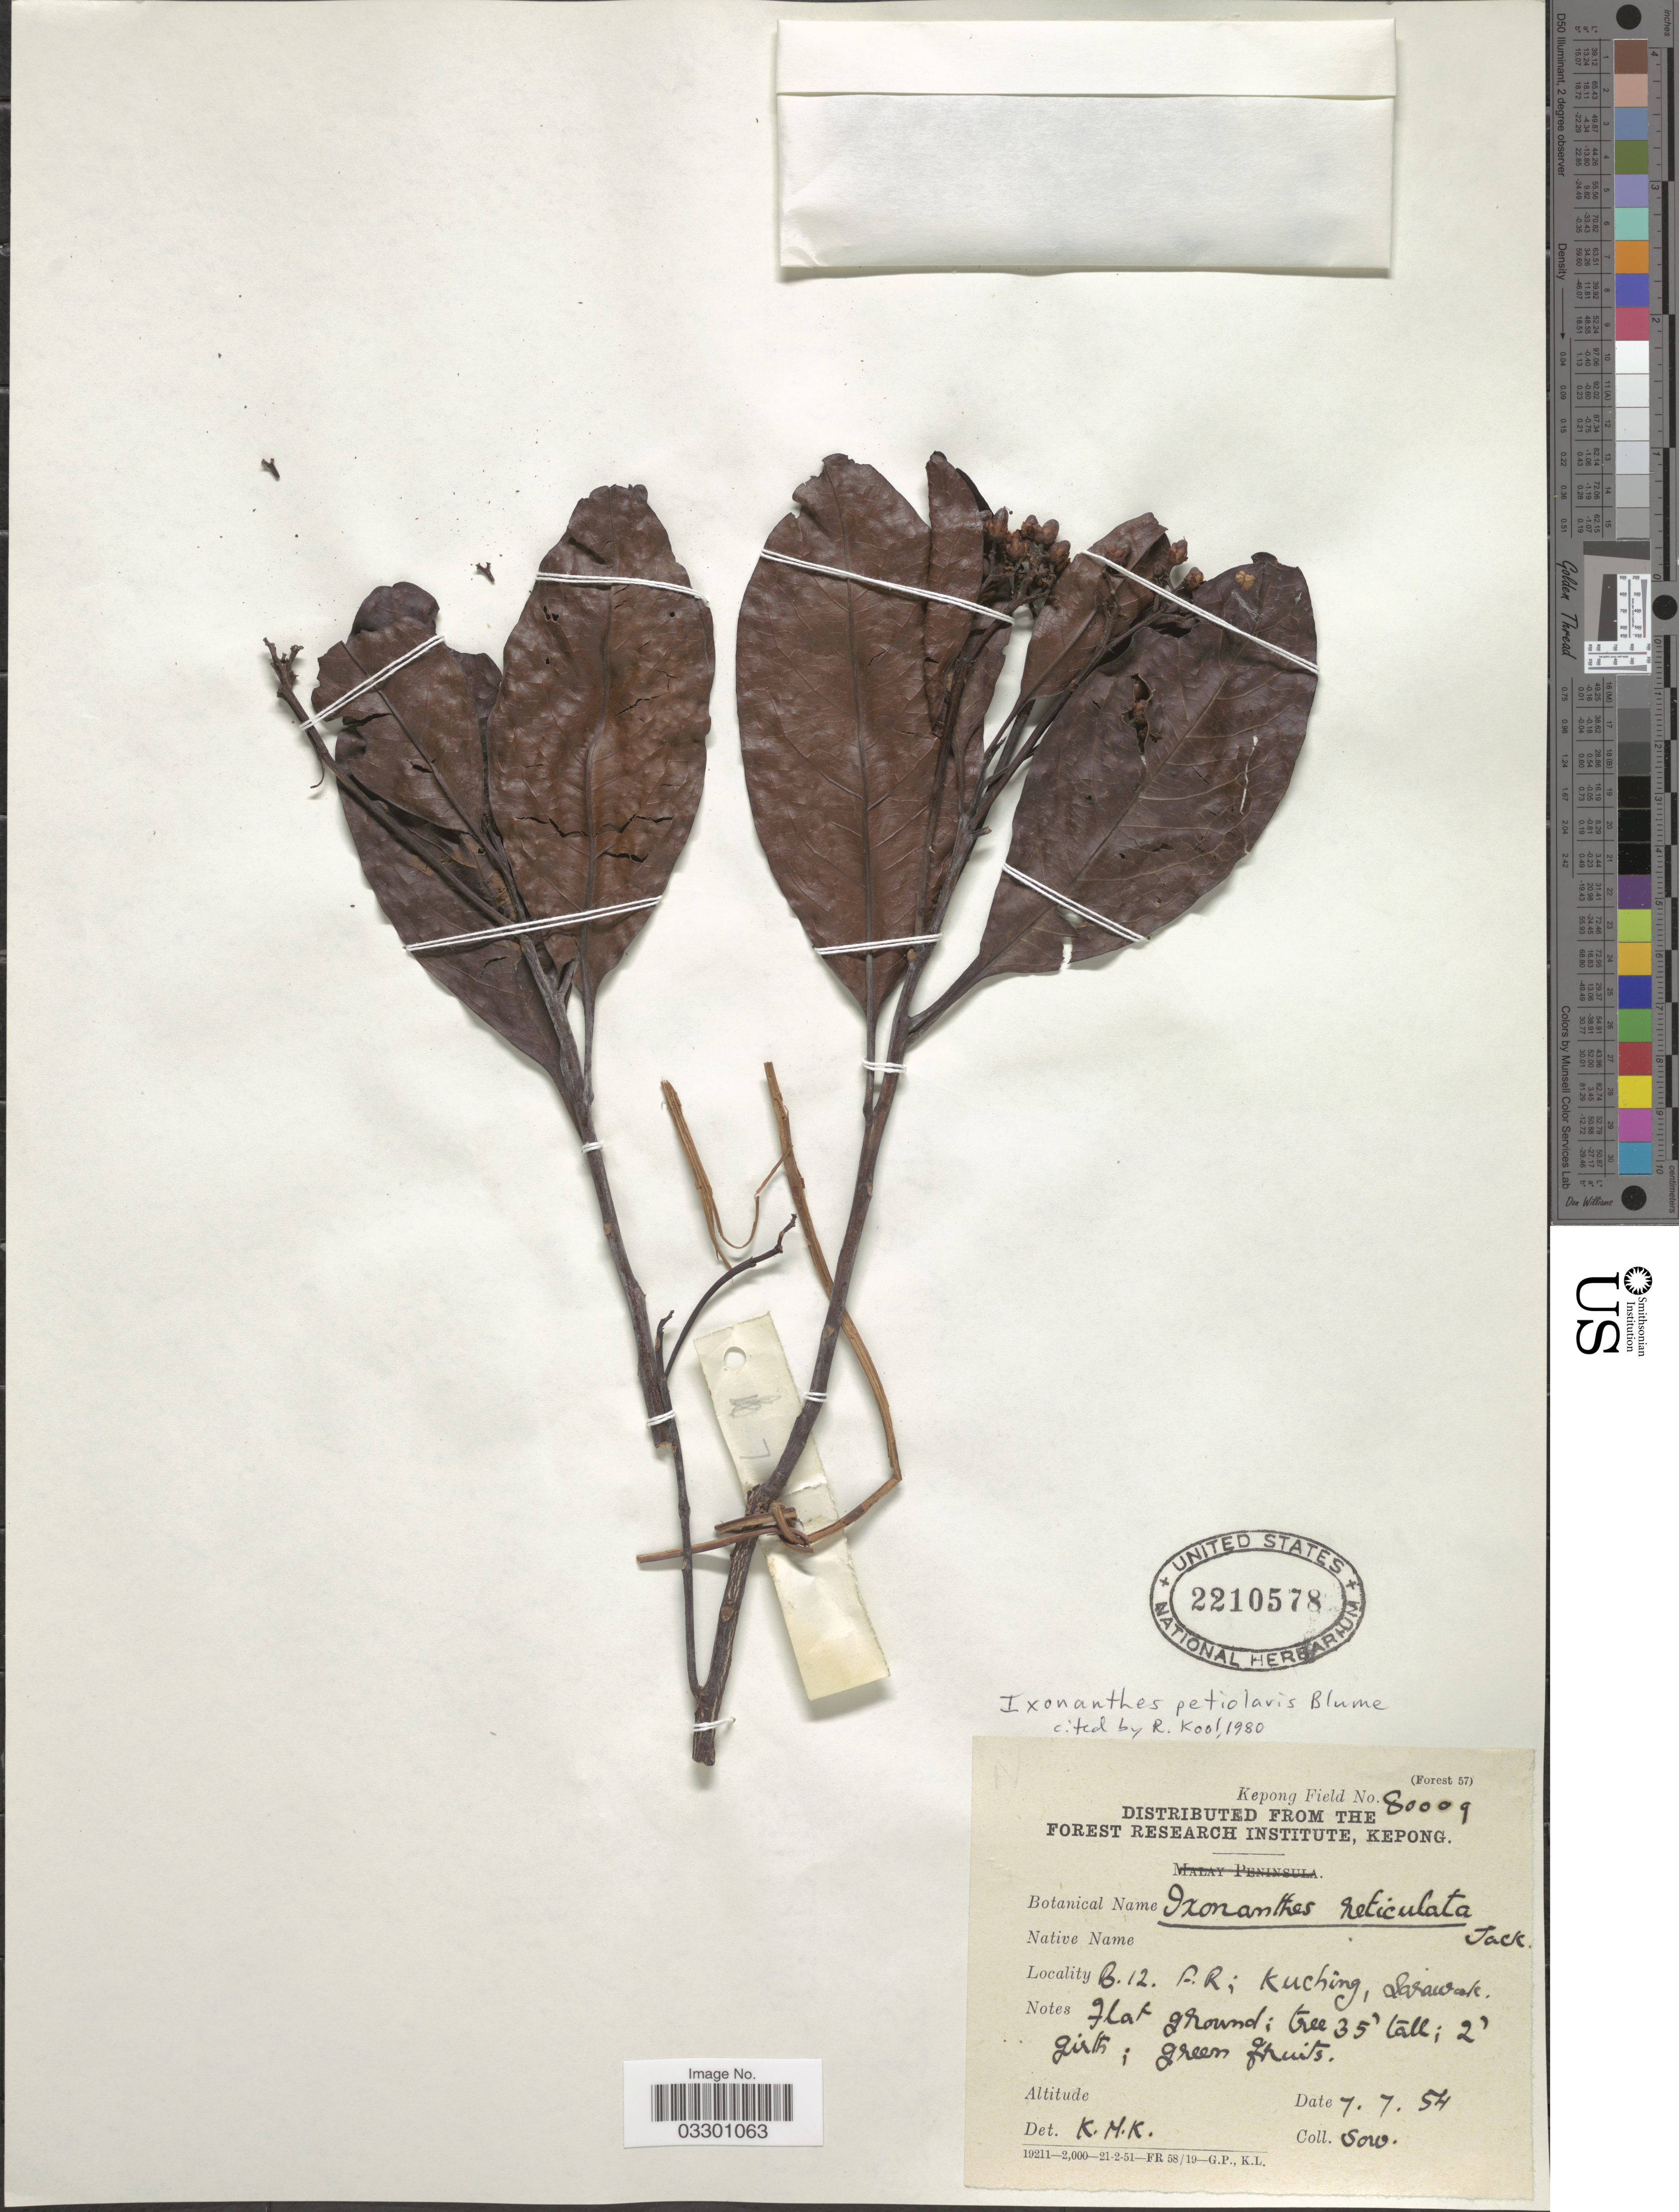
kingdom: Plantae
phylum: Tracheophyta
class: Magnoliopsida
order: Malpighiales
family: Ixonanthaceae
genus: Ixonanthes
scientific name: Ixonanthes petiolaris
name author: Blume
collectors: -. Sow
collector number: Kepong Field 80009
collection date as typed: Transcribed d/m/y: 7/7/54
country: Malaysia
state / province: Sarawak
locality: B.12, P. [interpreted]; Kuching.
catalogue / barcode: US 2210578